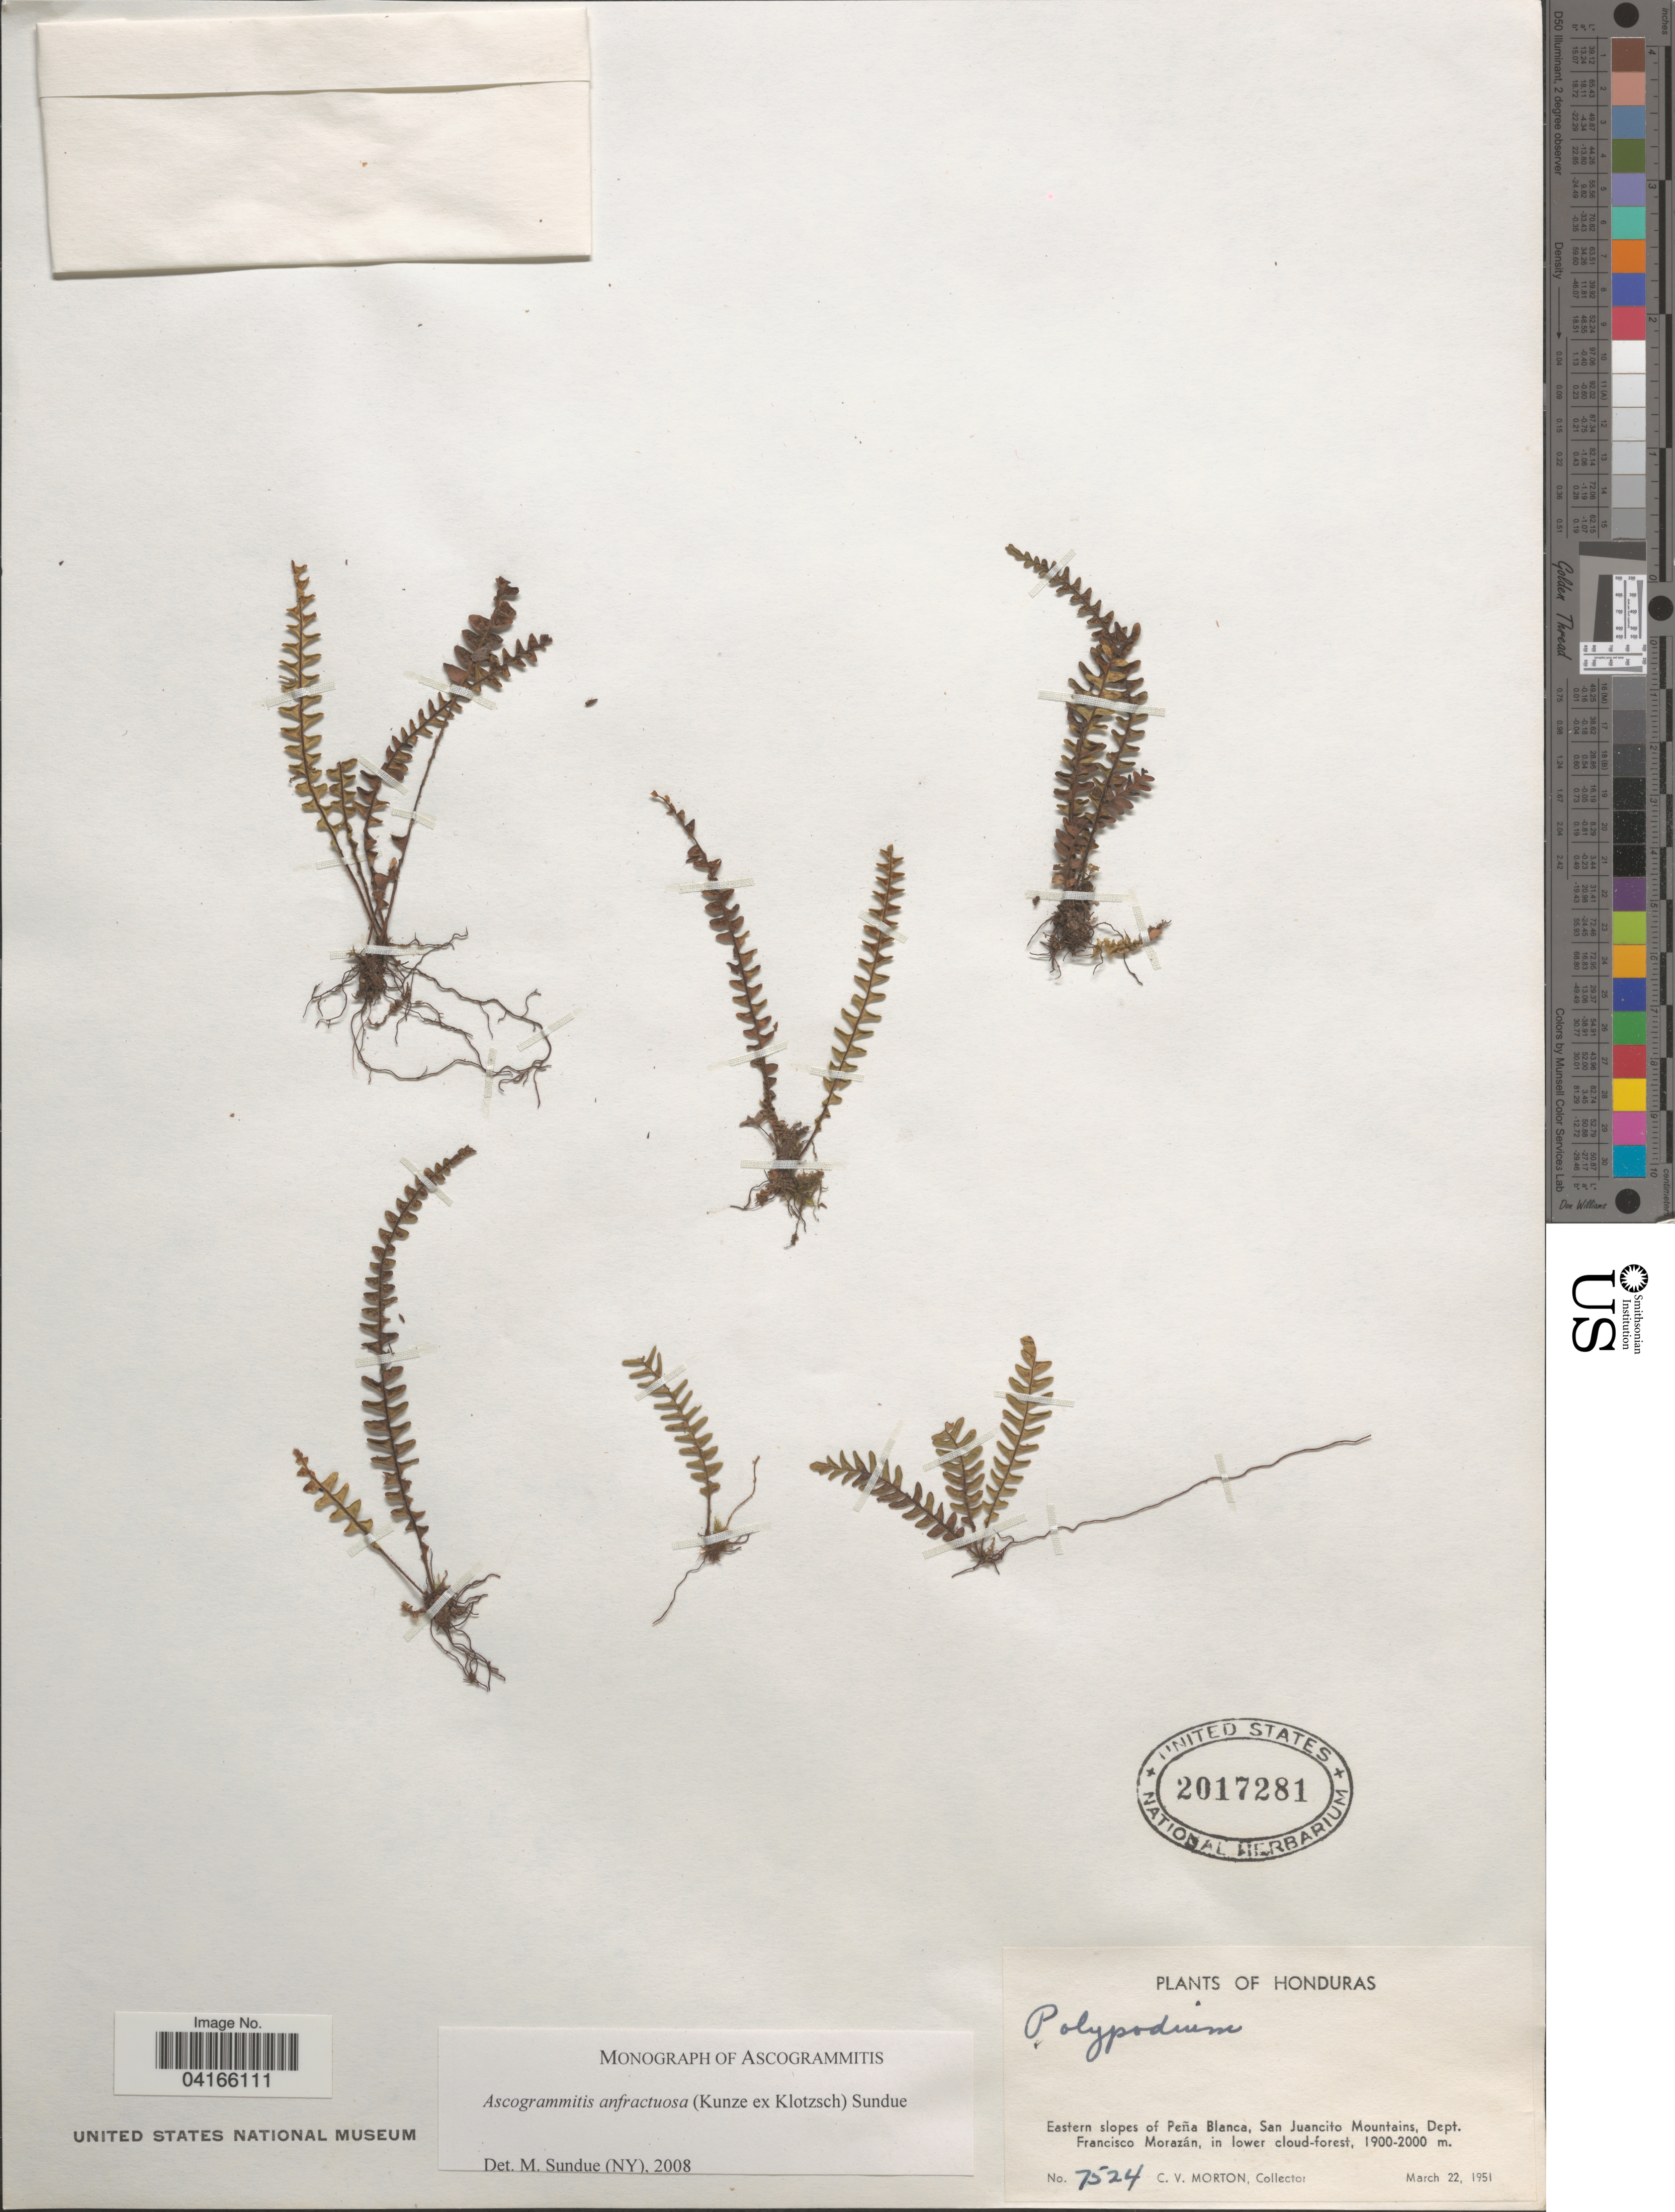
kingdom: Plantae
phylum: Tracheophyta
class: Polypodiopsida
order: Polypodiales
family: Polypodiaceae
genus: Ascogrammitis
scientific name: Ascogrammitis anfractuosa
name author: (Kunze ex Klotzsch) Sundue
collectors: C. V. Morton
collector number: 7524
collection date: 1951-03-22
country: Honduras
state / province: Fco. Morazán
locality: Eastern slopes of Peña Blanca, San Juancito Mountains, Dept. Francisco Morazán.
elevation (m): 1900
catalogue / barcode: US 2017281